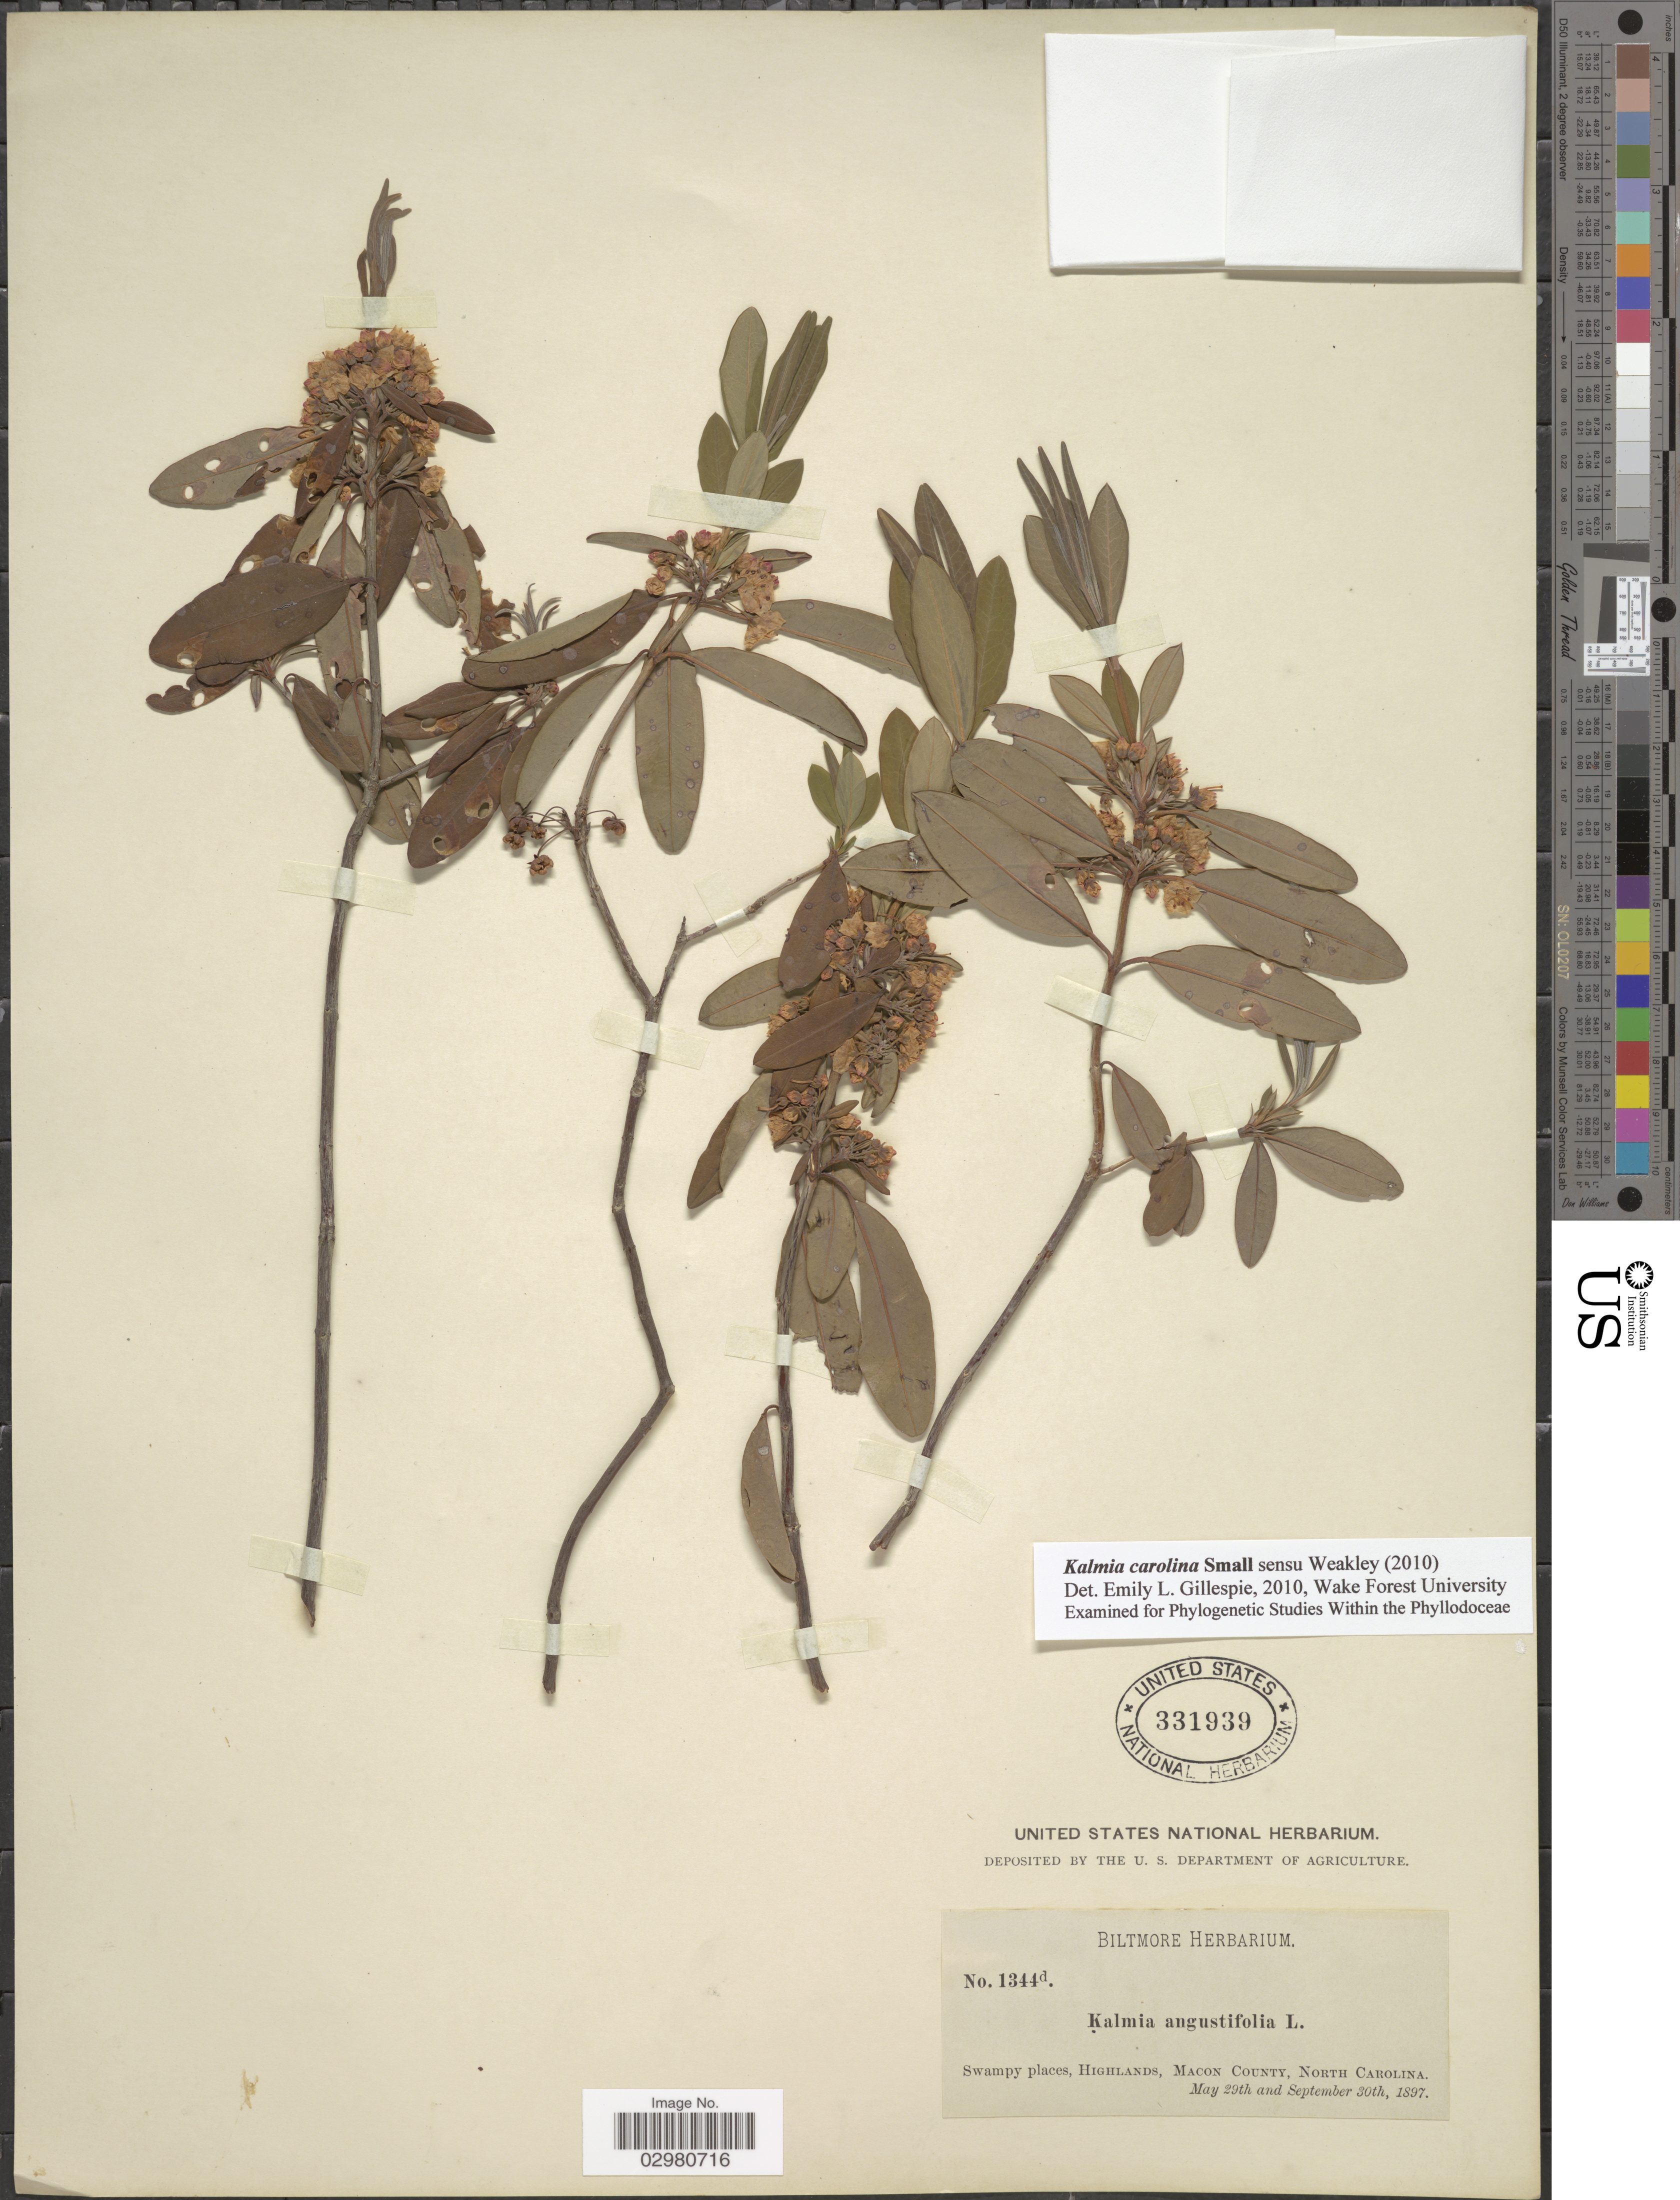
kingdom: Plantae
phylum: Tracheophyta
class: Magnoliopsida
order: Ericales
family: Ericaceae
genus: Kalmia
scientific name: Kalmia carolina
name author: Small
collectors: ex herb. Biltmore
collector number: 1344d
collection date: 1897-05-29/1897-09-30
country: United States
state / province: North Carolina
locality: Highlands, Macon County.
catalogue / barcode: US 331939